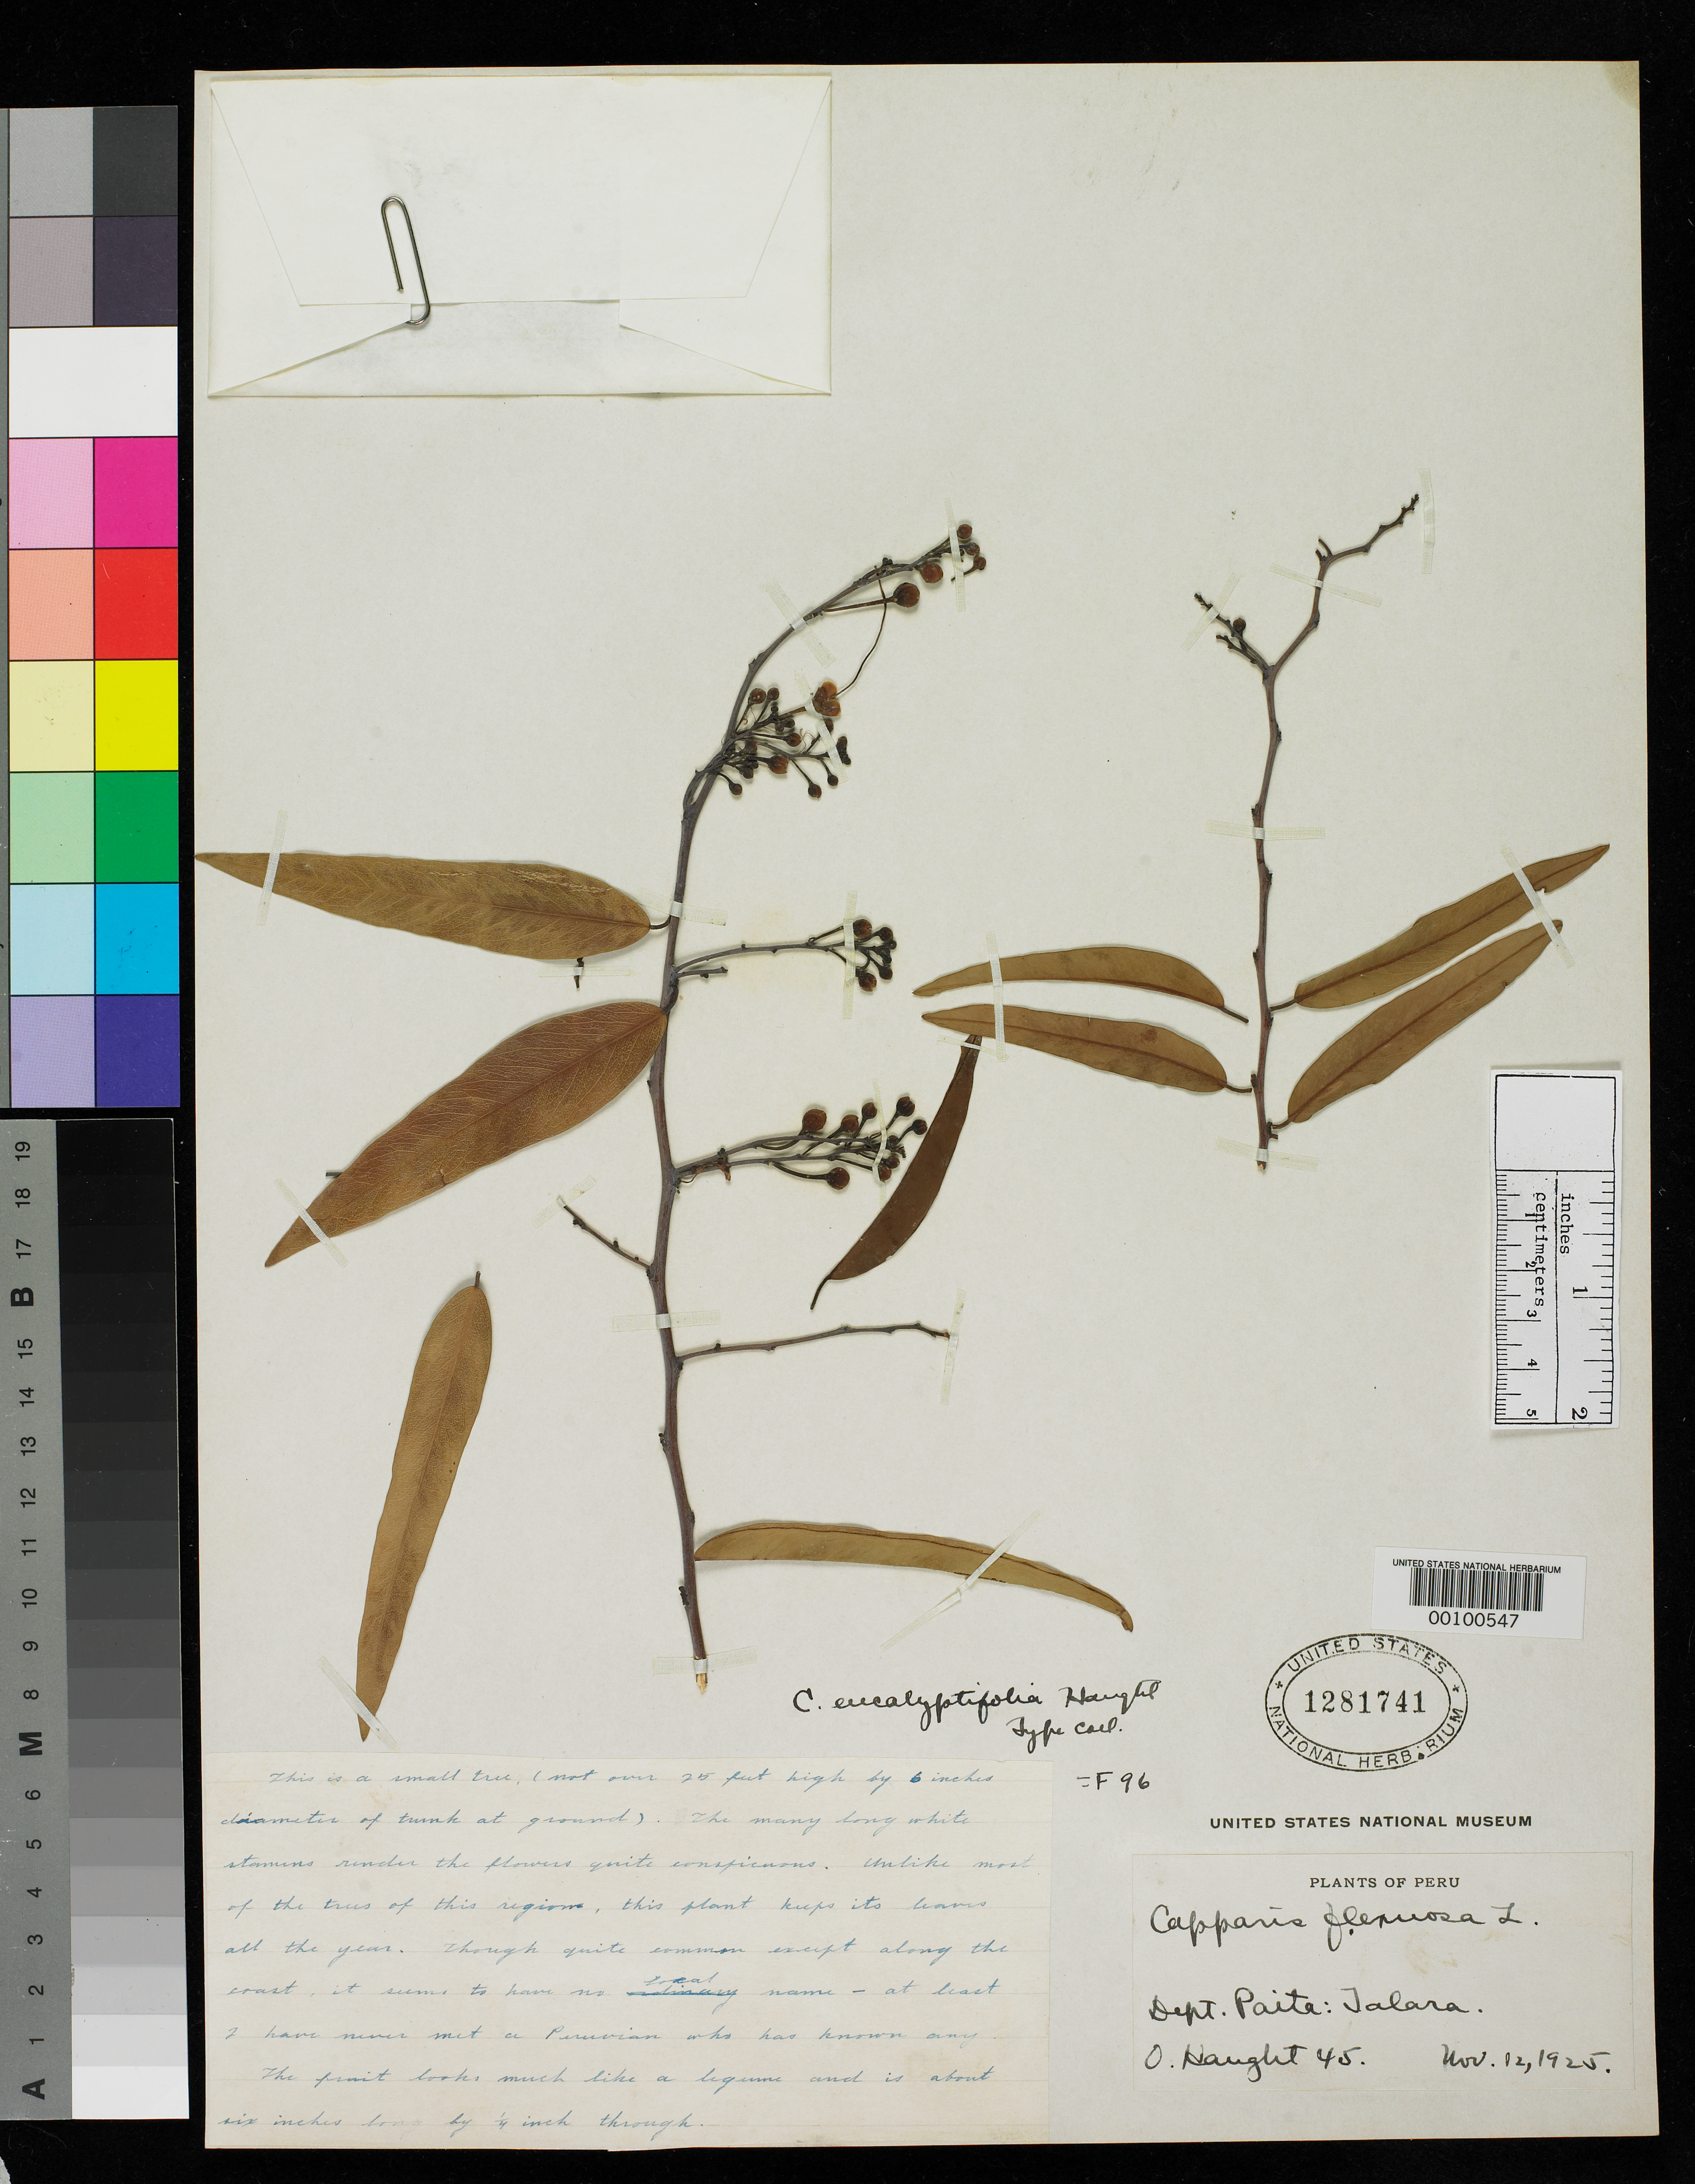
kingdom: Plantae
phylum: Tracheophyta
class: Magnoliopsida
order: Brassicales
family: Capparaceae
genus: Capparis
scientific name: Capparis eucalyptifolia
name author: O.L. Haught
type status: Type Collection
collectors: O. L. Haught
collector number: F 96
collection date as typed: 23 Dec 1928 to -- Mar 1929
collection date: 1928-12-23/1929-03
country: Peru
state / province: Piura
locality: Talara, Amotape Hills.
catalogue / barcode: US 1281741